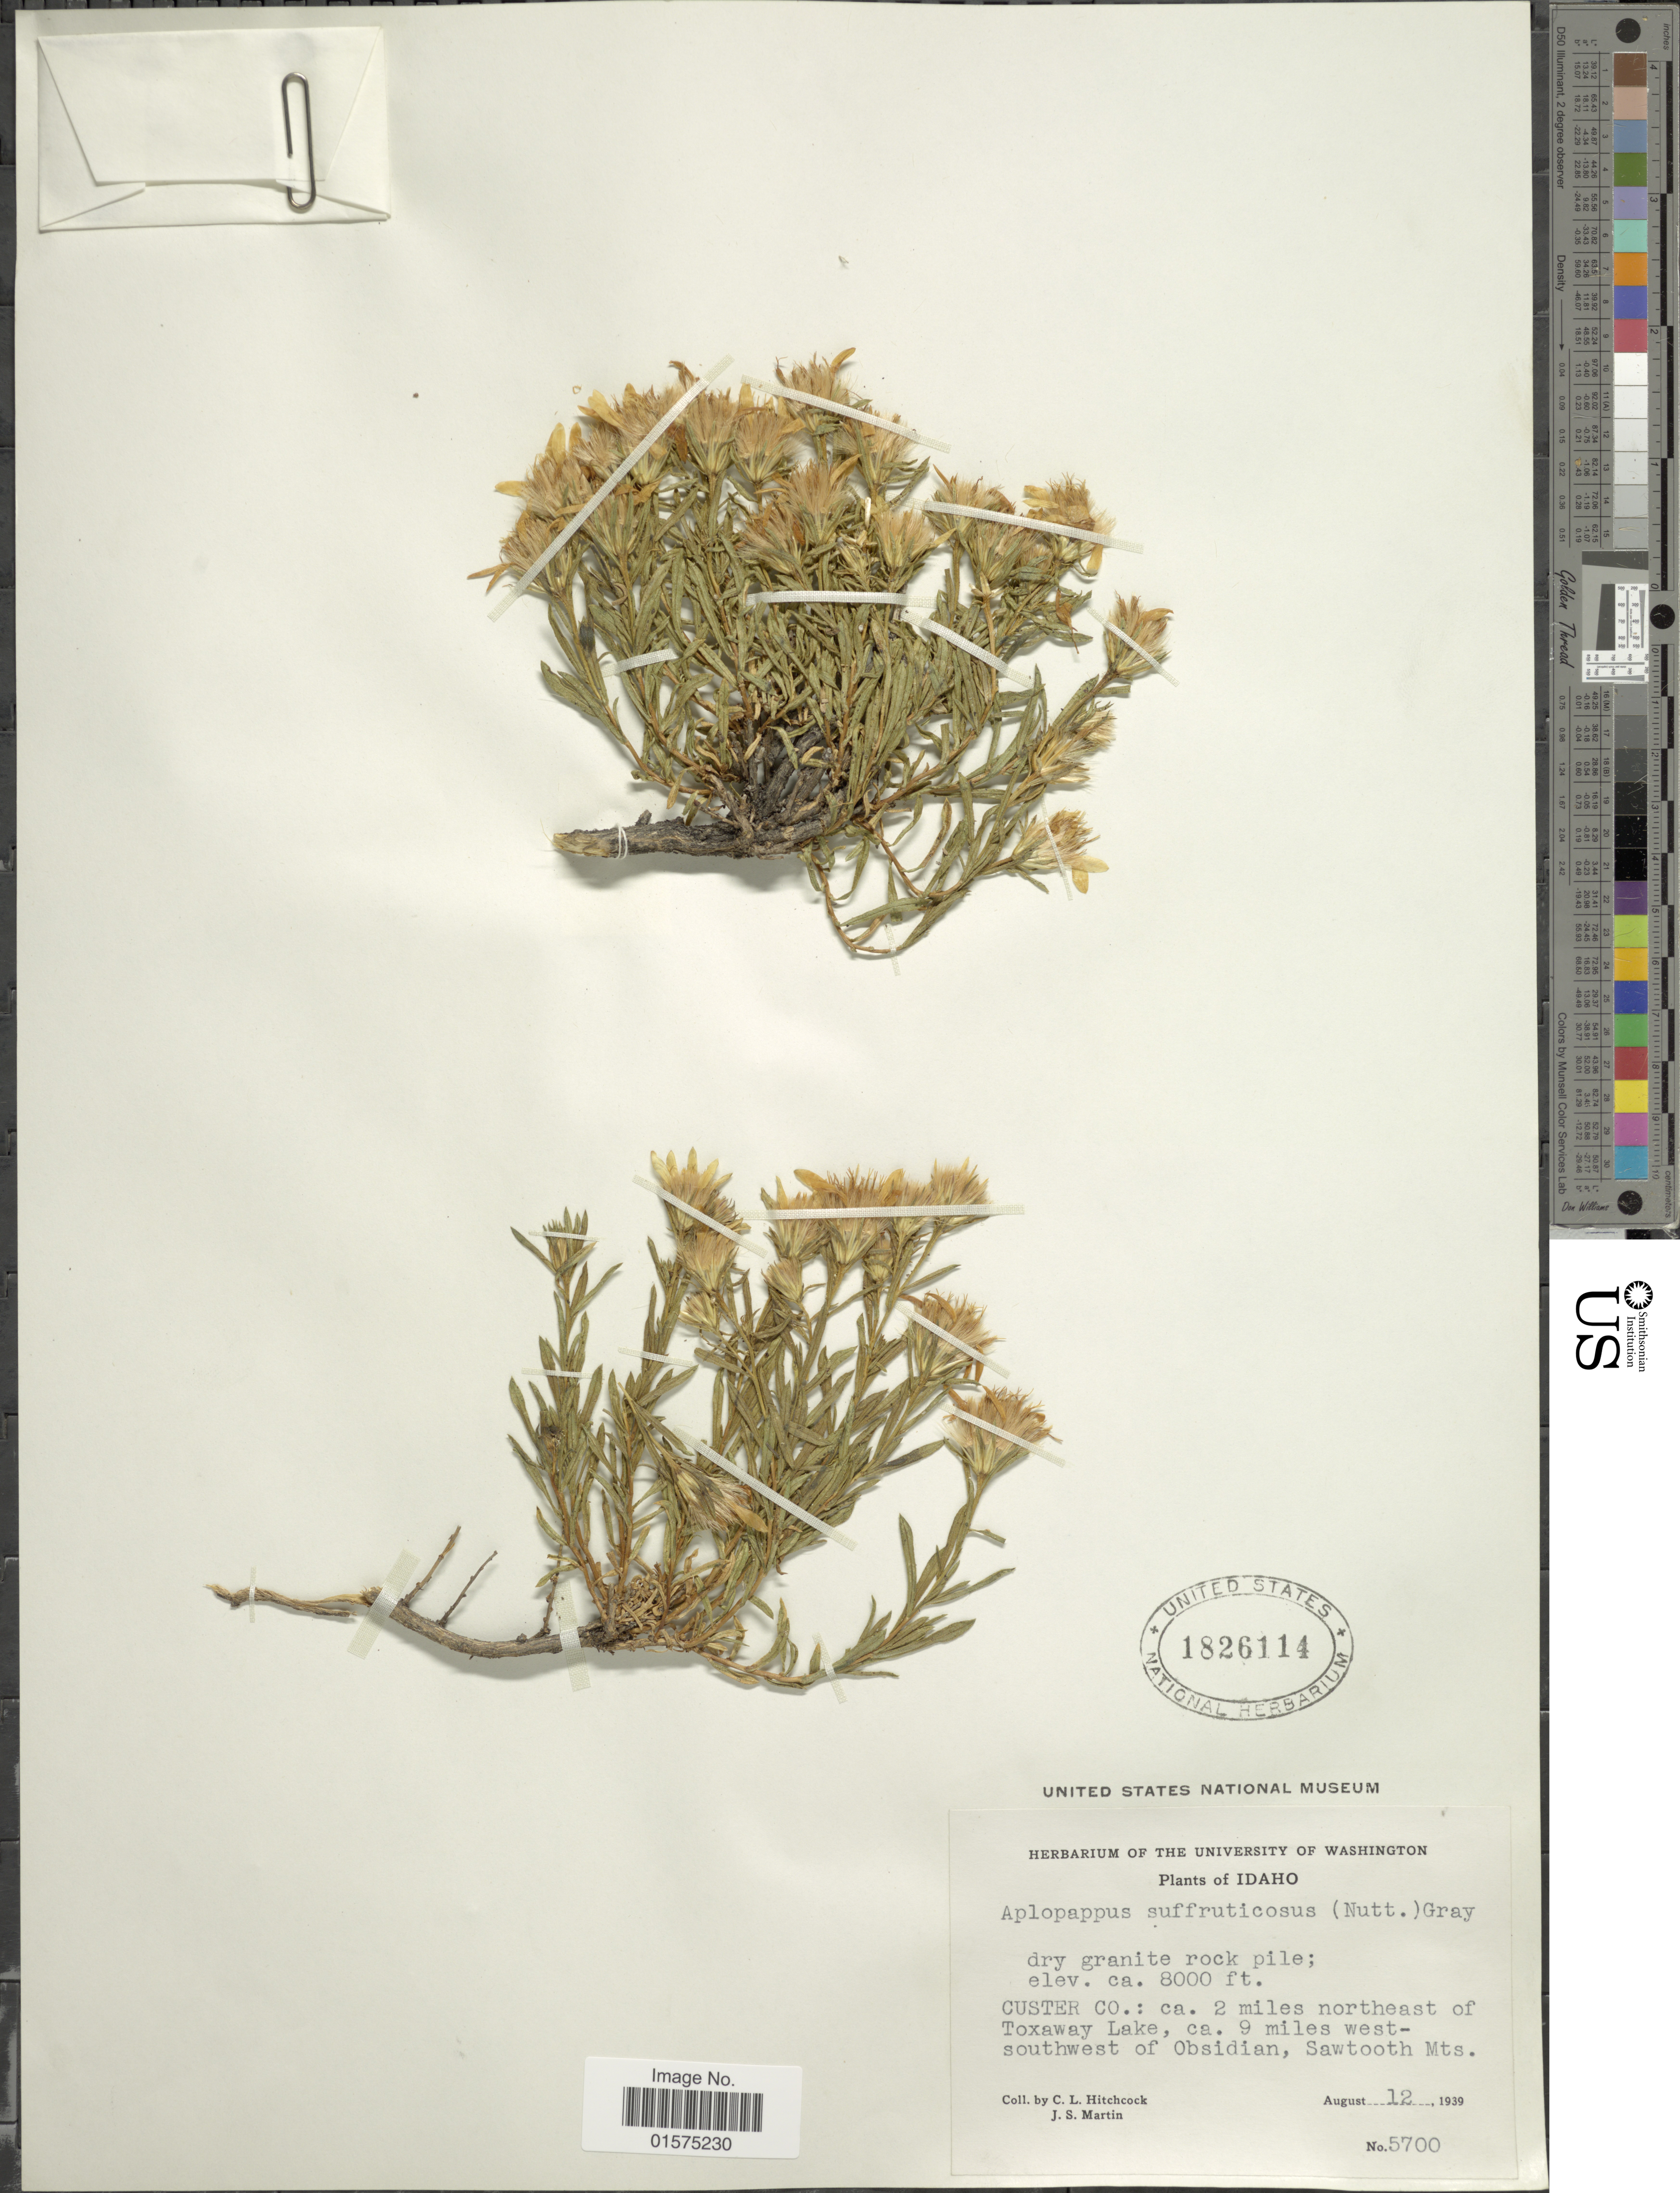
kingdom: Plantae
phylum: Tracheophyta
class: Magnoliopsida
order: Asterales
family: Asteraceae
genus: Ericameria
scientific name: Ericameria suffruticosa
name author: (Nutt.) G.L. Nesom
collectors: C. L. Hitchcock & J. S. Martin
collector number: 5700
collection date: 1939-08-12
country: United States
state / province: Idaho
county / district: Custer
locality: ca. 2 miles northeast of Toxaway Lake, ca. 9 miles west-southwest of Obsidian, Sawtooth Mts.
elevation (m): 2438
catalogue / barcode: US 1826114